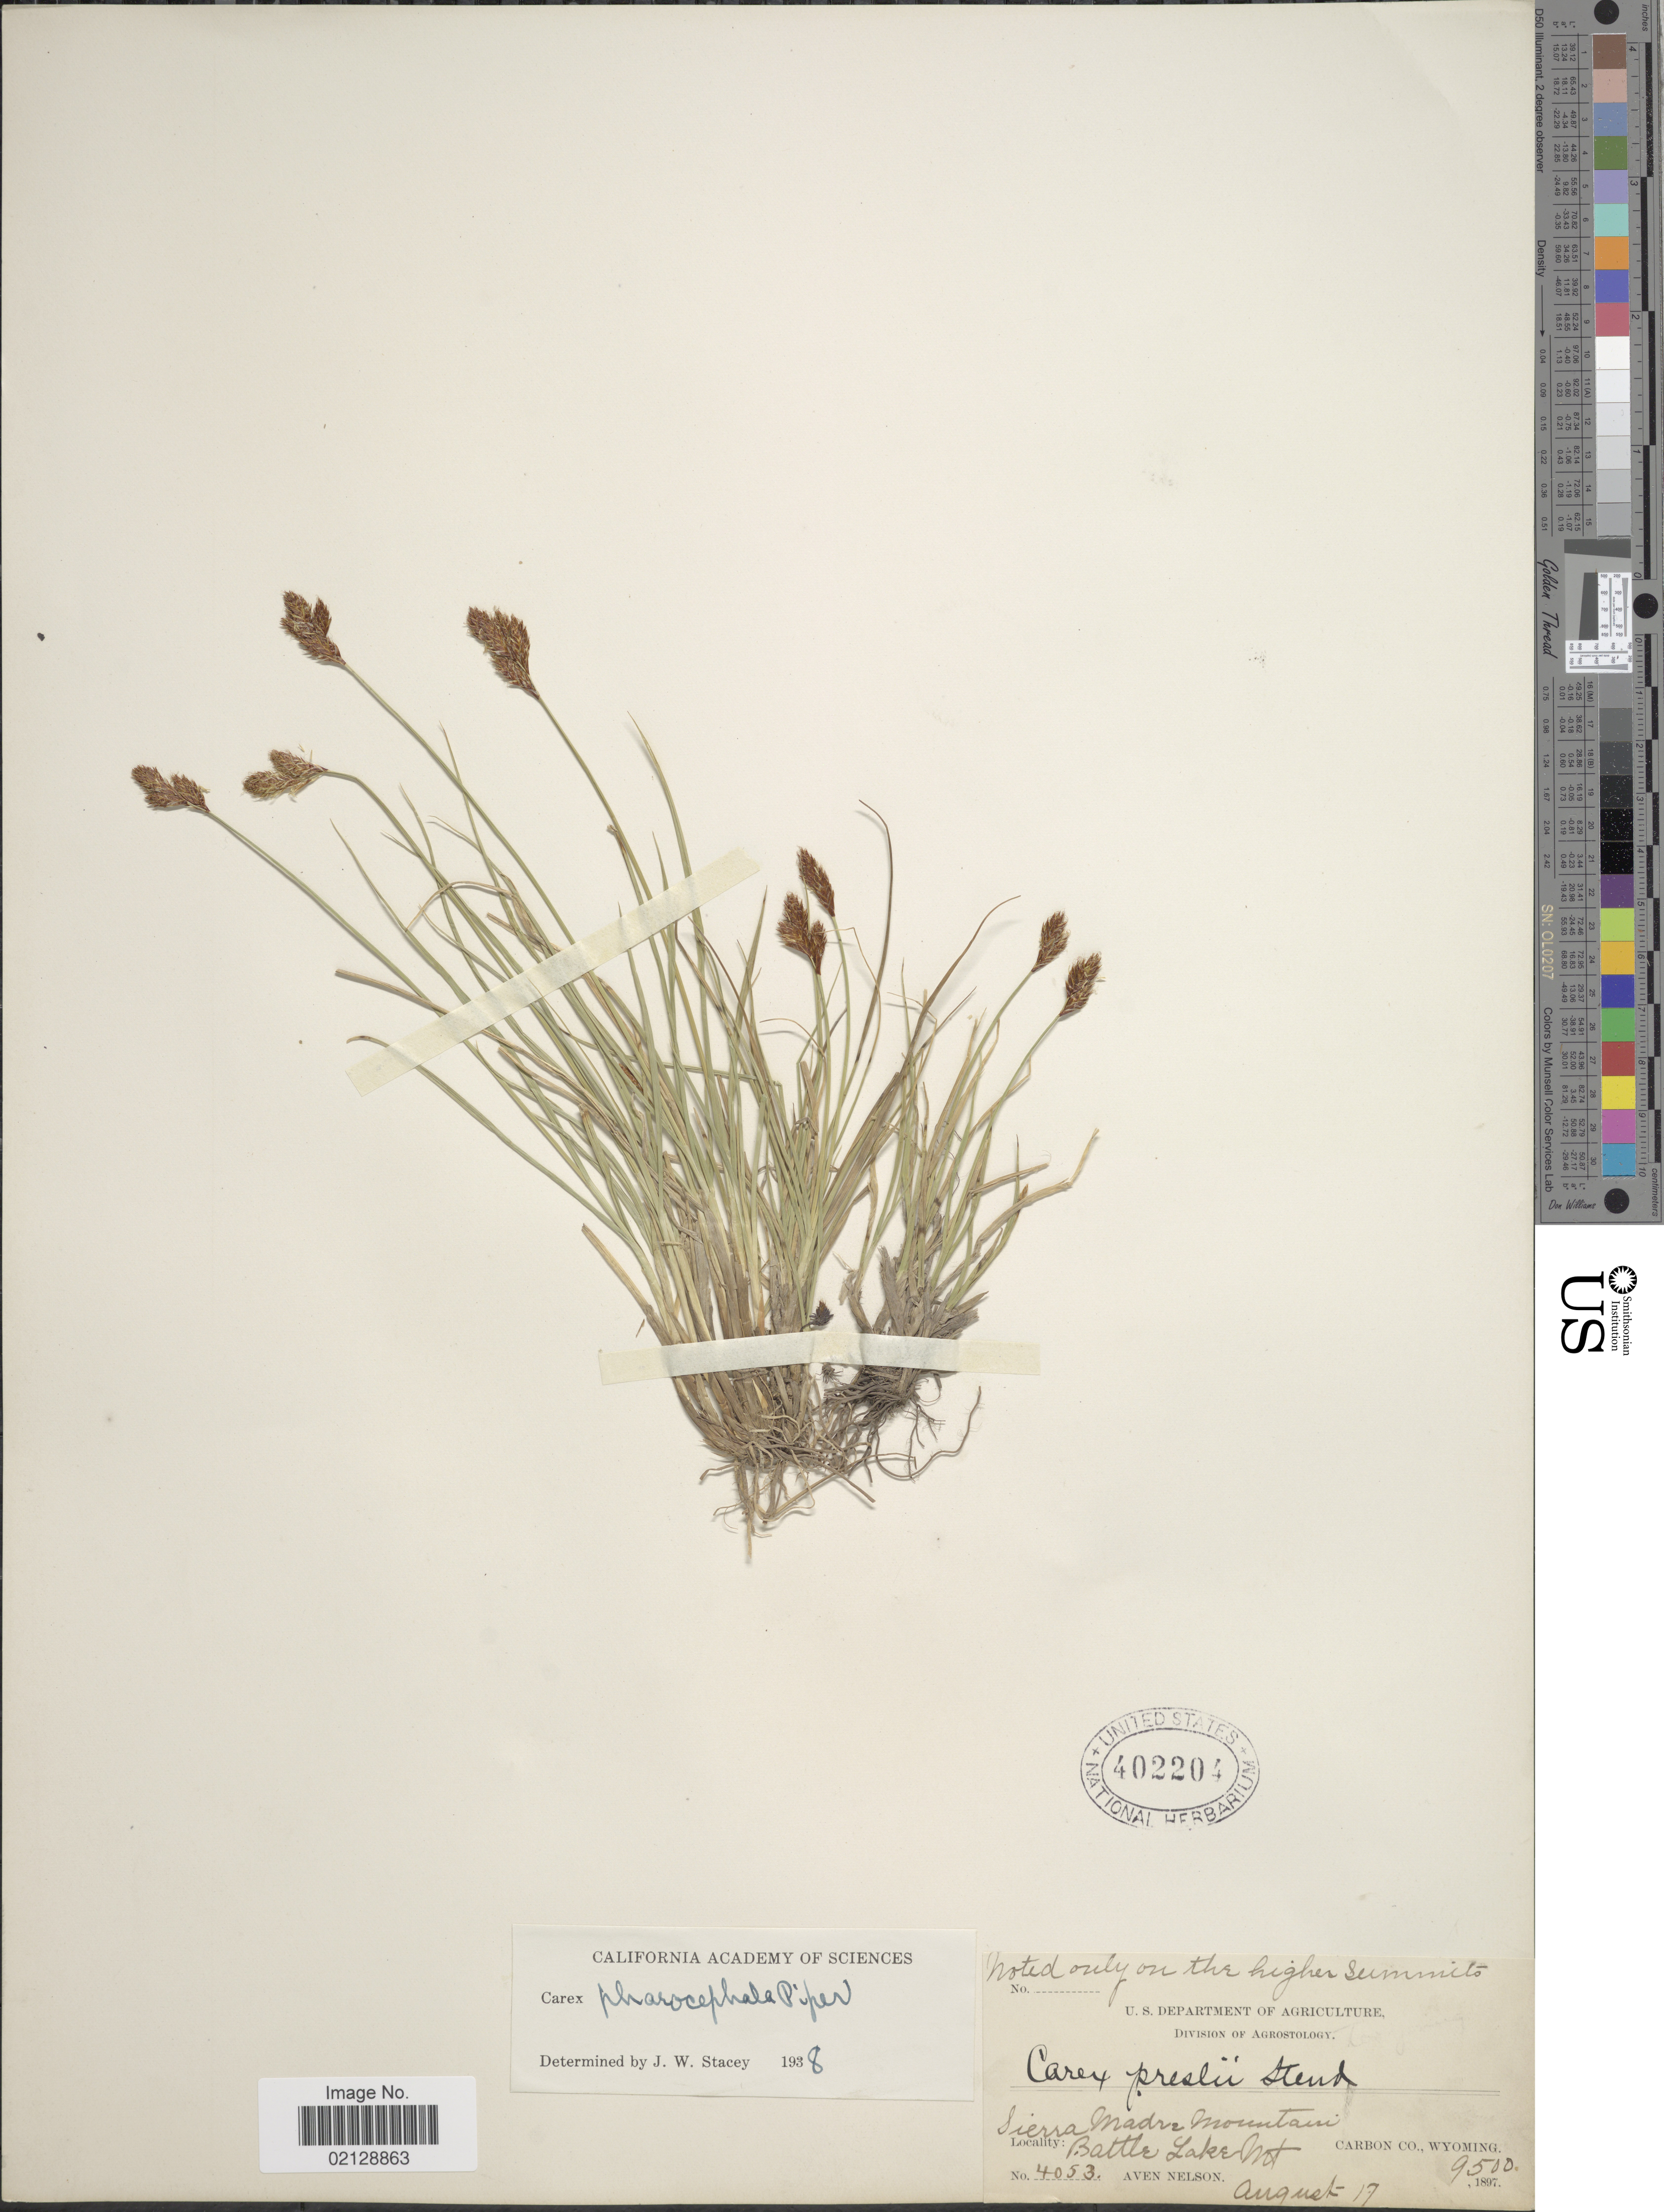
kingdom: Plantae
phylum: Tracheophyta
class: Liliopsida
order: Poales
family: Cyperaceae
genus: Carex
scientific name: Carex phaeocephala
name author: Piper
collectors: A. Nelson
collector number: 4053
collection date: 1897-08-17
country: United States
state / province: Wyoming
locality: Sierra Madre Mountain, Battle Lake Mt., Carbon Co., Wyoming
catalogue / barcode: US 402204